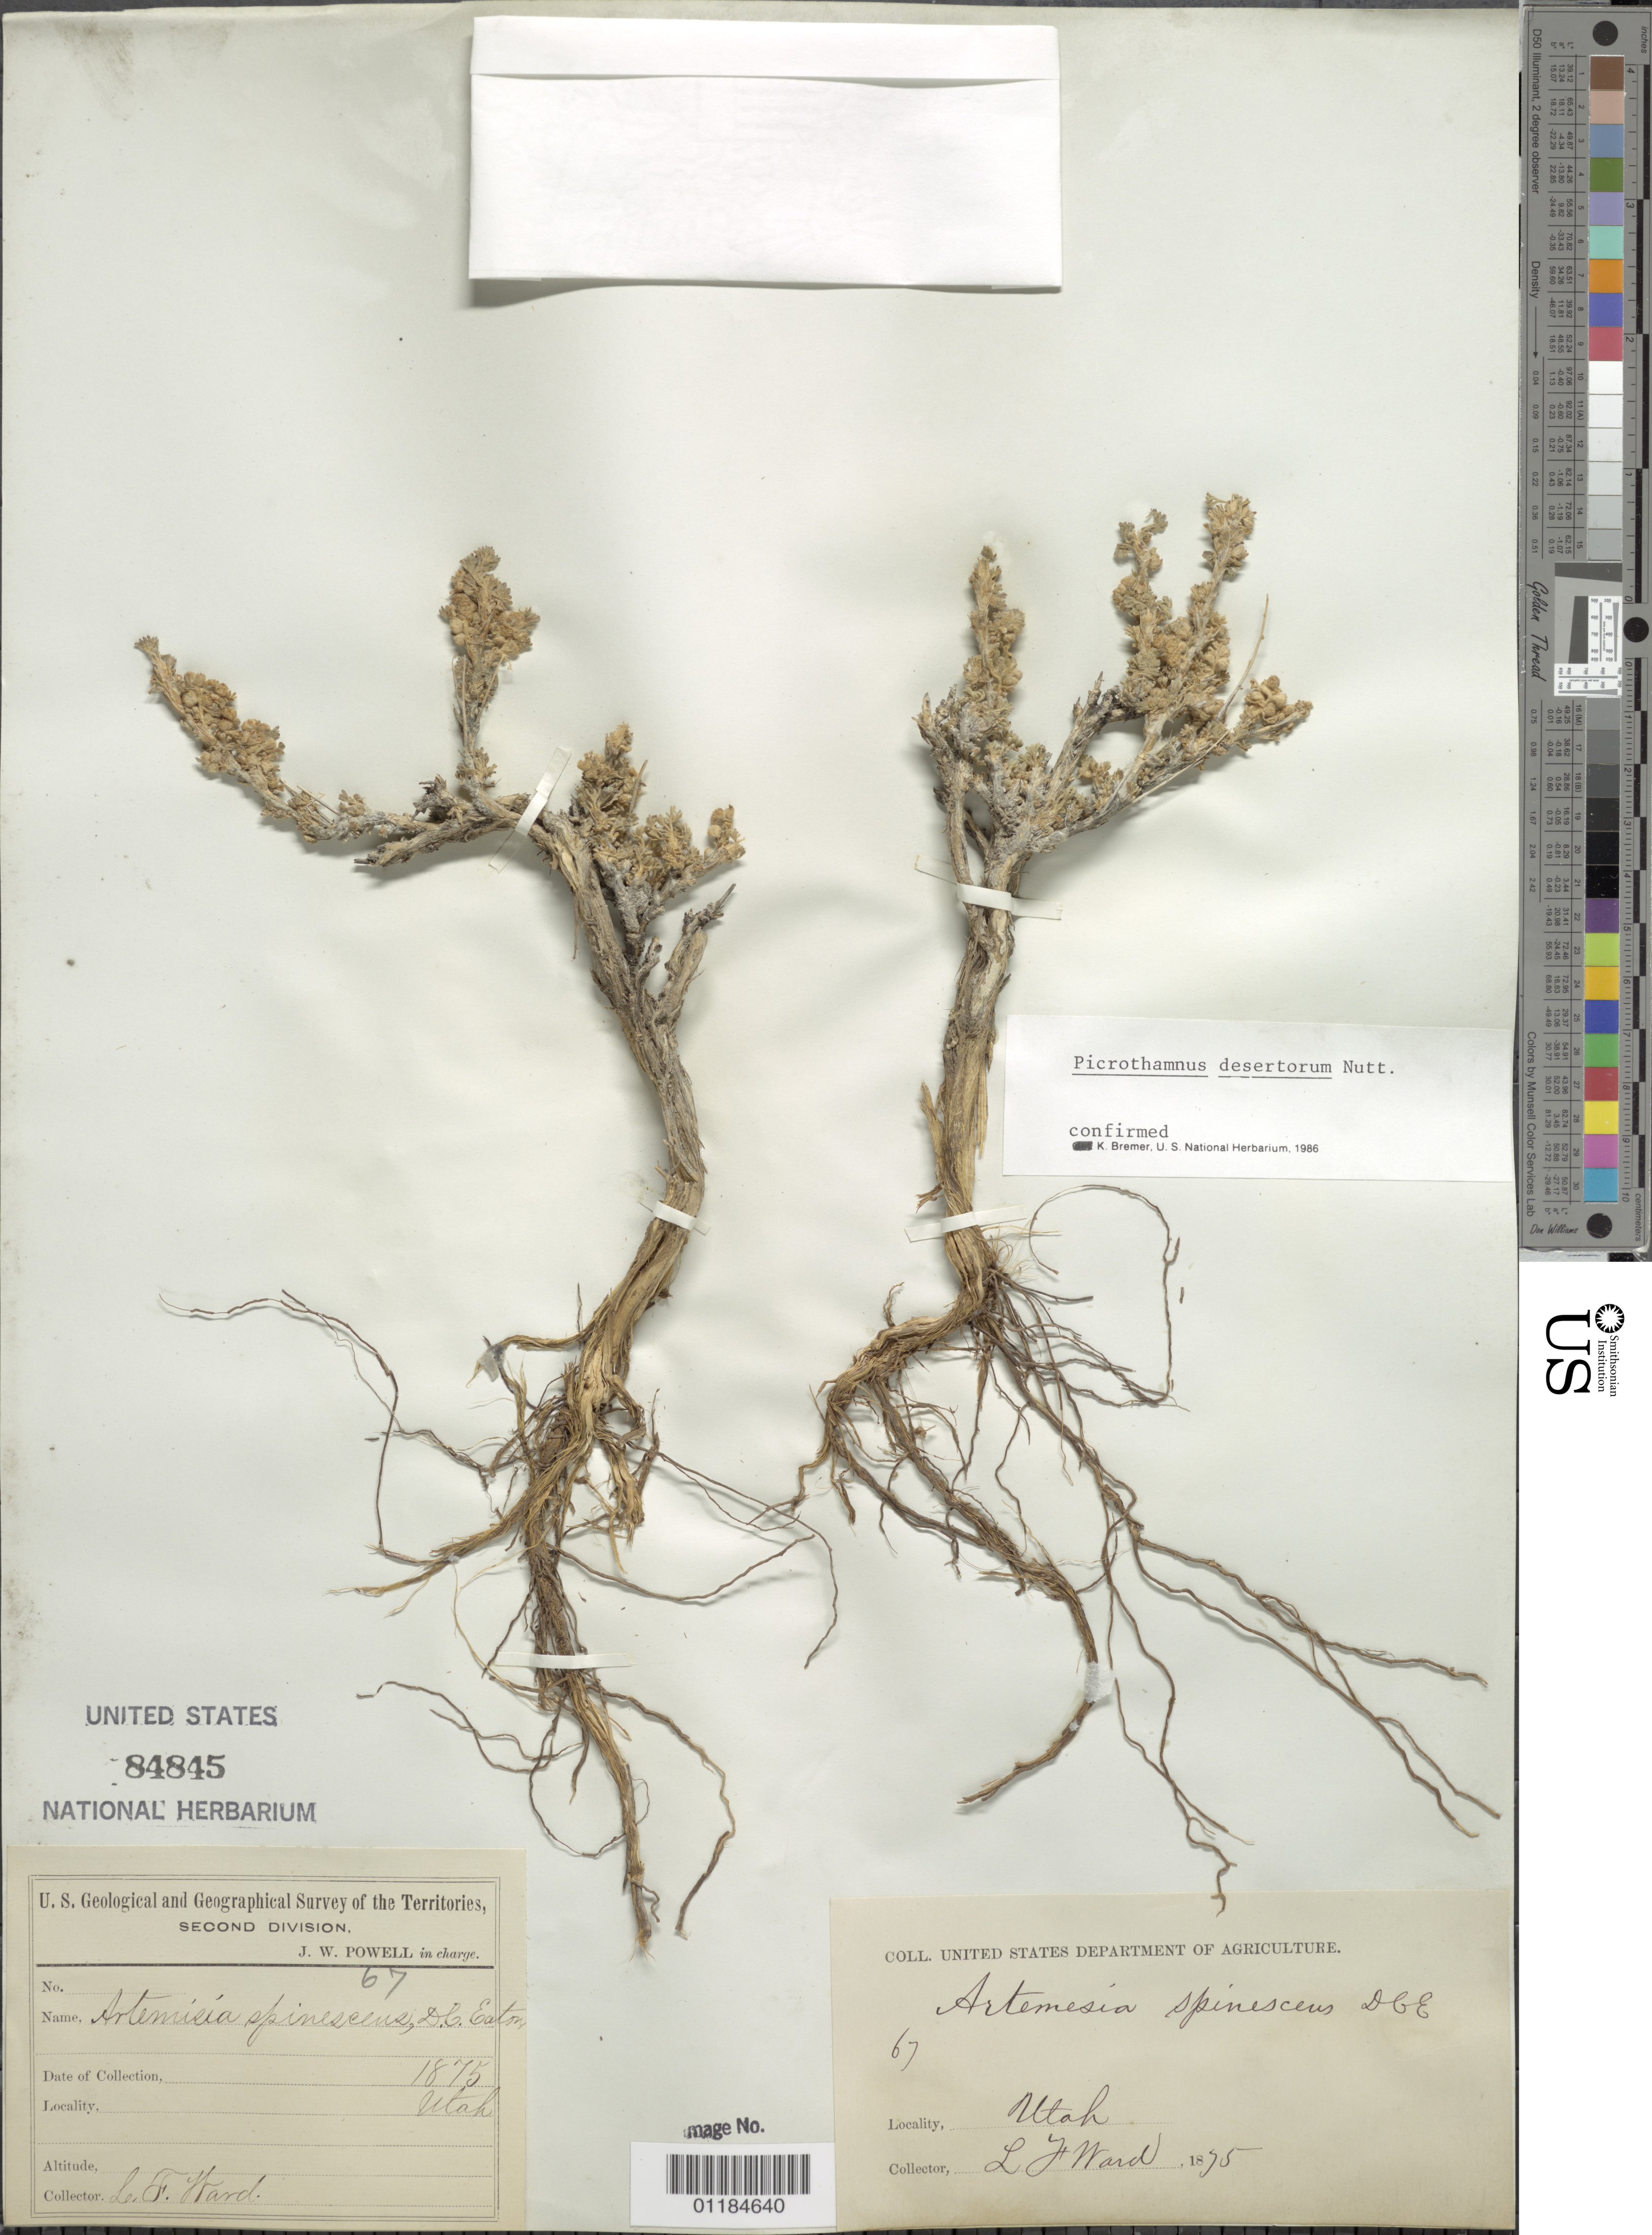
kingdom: Plantae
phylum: Tracheophyta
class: Magnoliopsida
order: Asterales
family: Asteraceae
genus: Picrothamnus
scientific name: Picrothamnus desertorum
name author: Nutt.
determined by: Bremer, K.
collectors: L. F. Ward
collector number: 67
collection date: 1875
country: United States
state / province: Utah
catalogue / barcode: US 84845